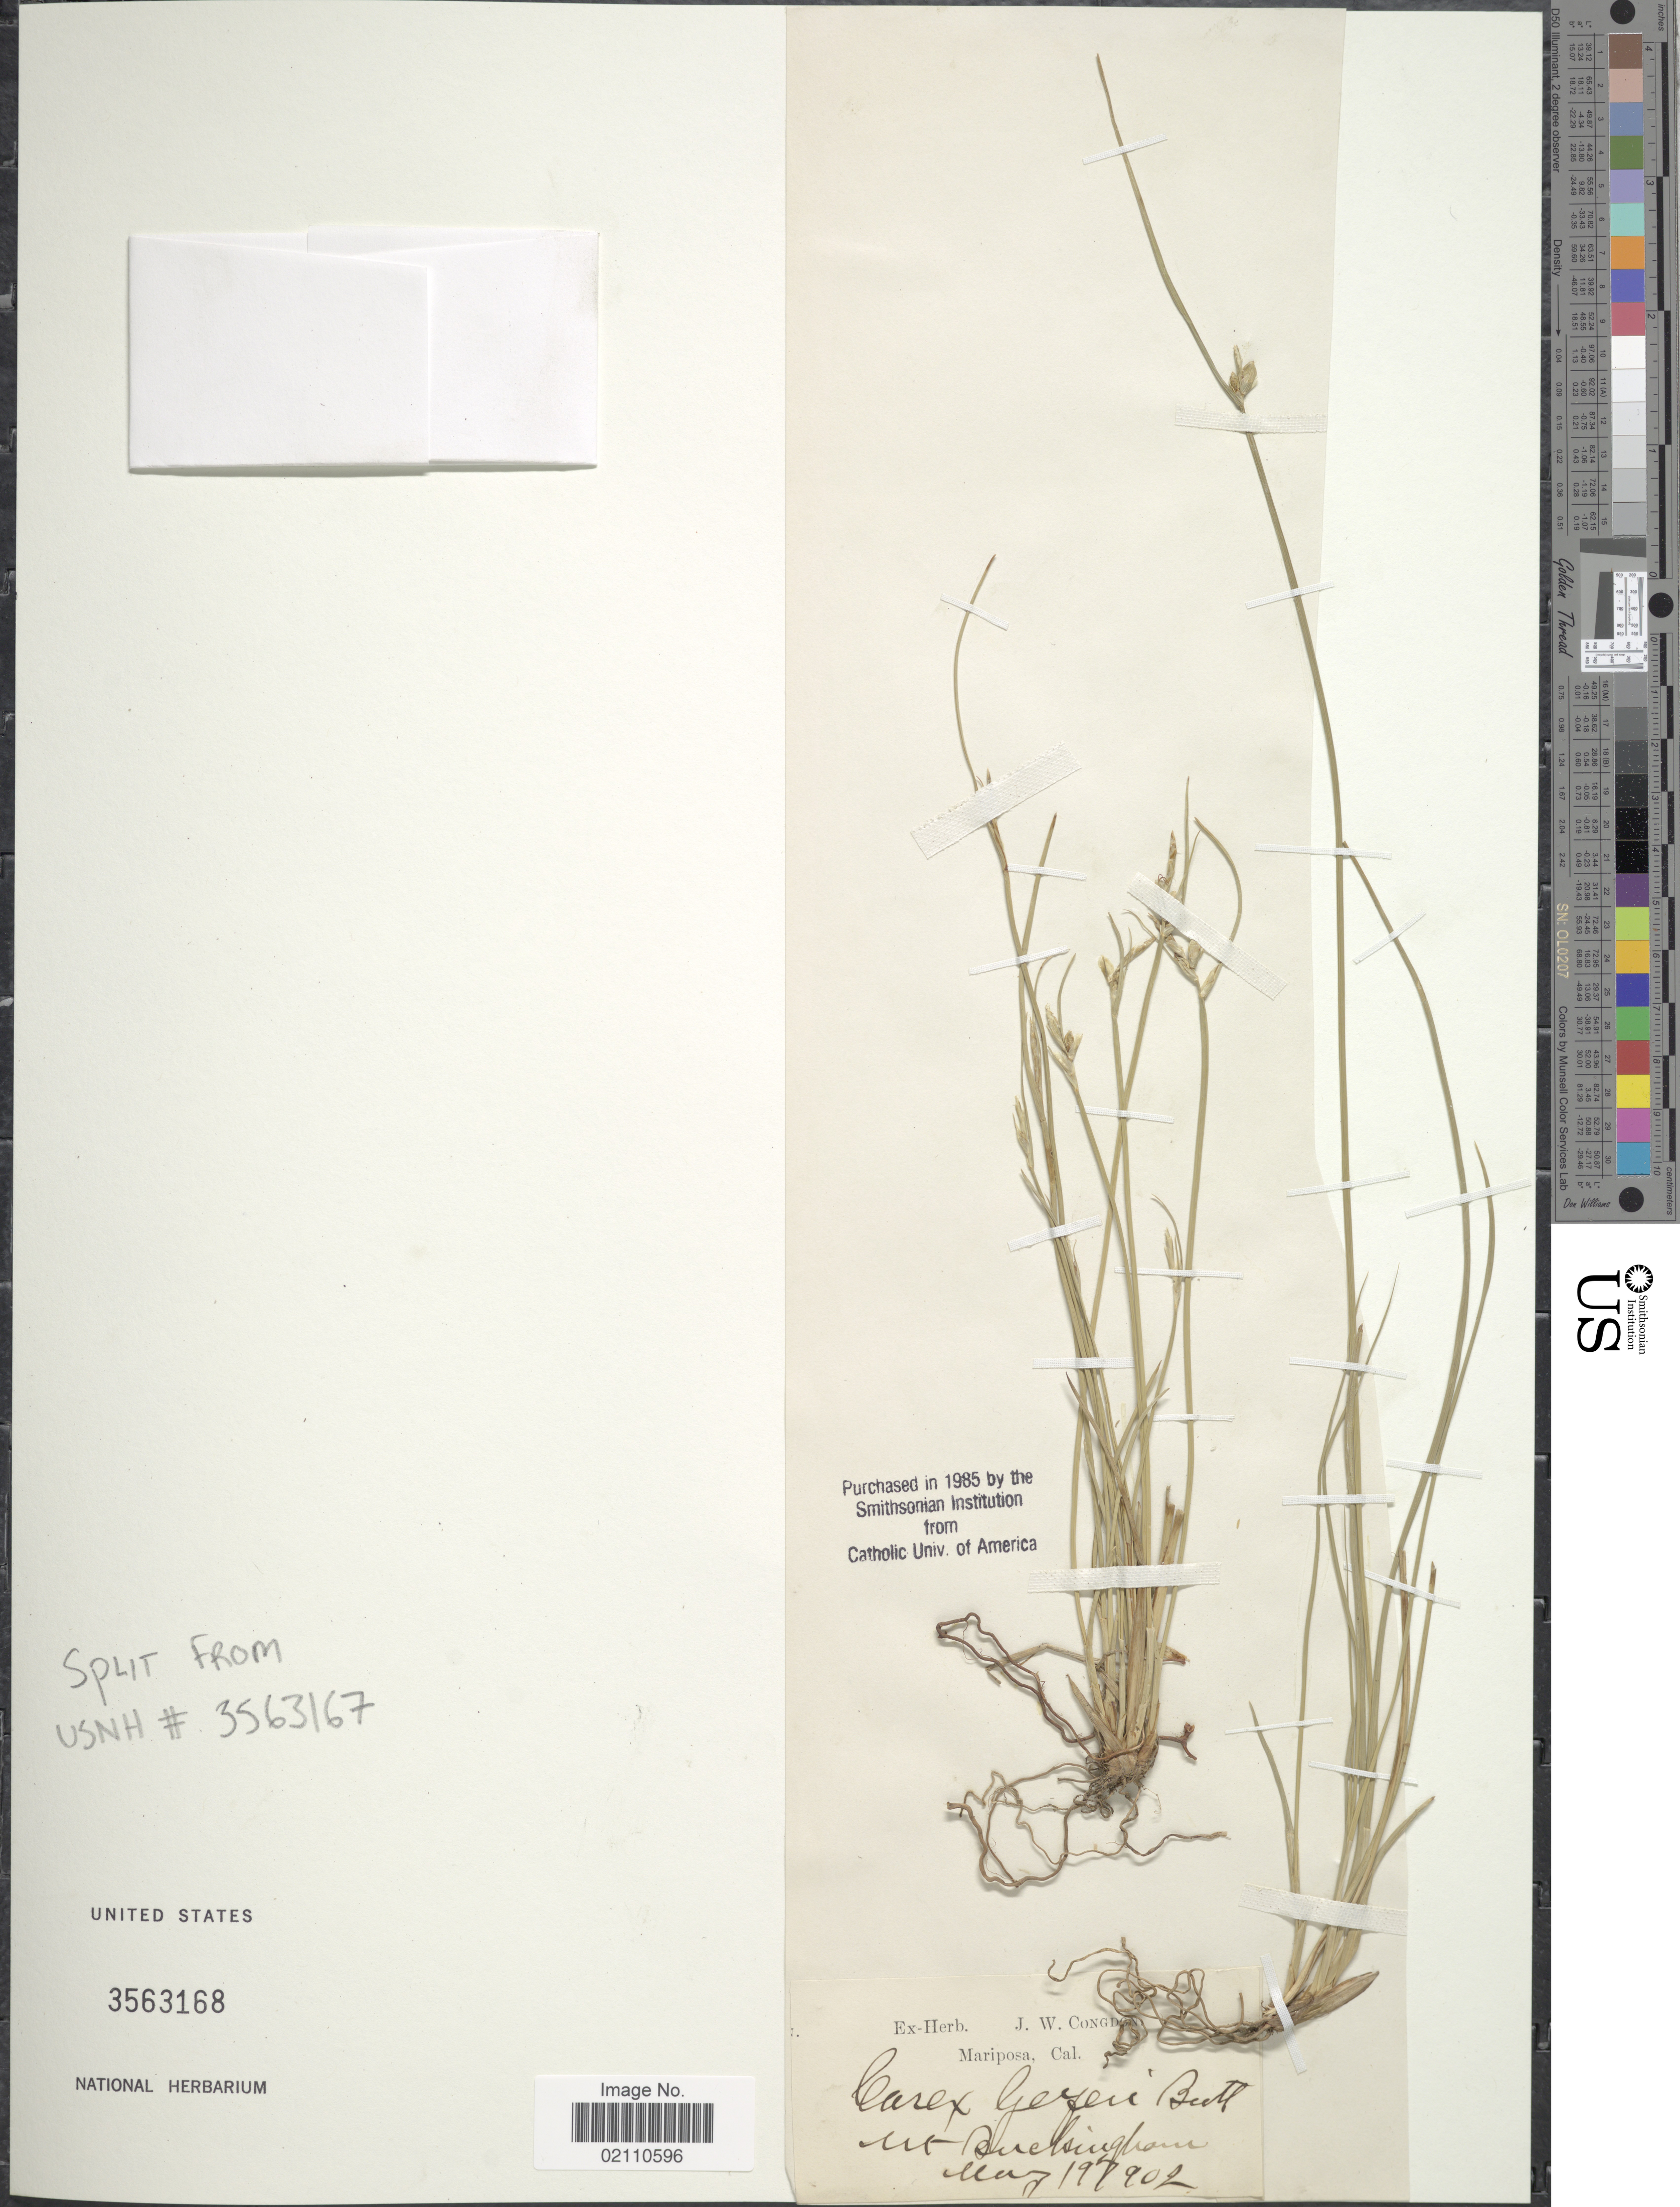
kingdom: Plantae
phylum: Tracheophyta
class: Liliopsida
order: Poales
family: Cyperaceae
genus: Carex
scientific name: Carex geyeri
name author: Boott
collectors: ex herb. J. W. Congdon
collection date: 1902-05-19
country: United States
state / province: California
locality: Mt. Buckingham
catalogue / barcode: US 3563168